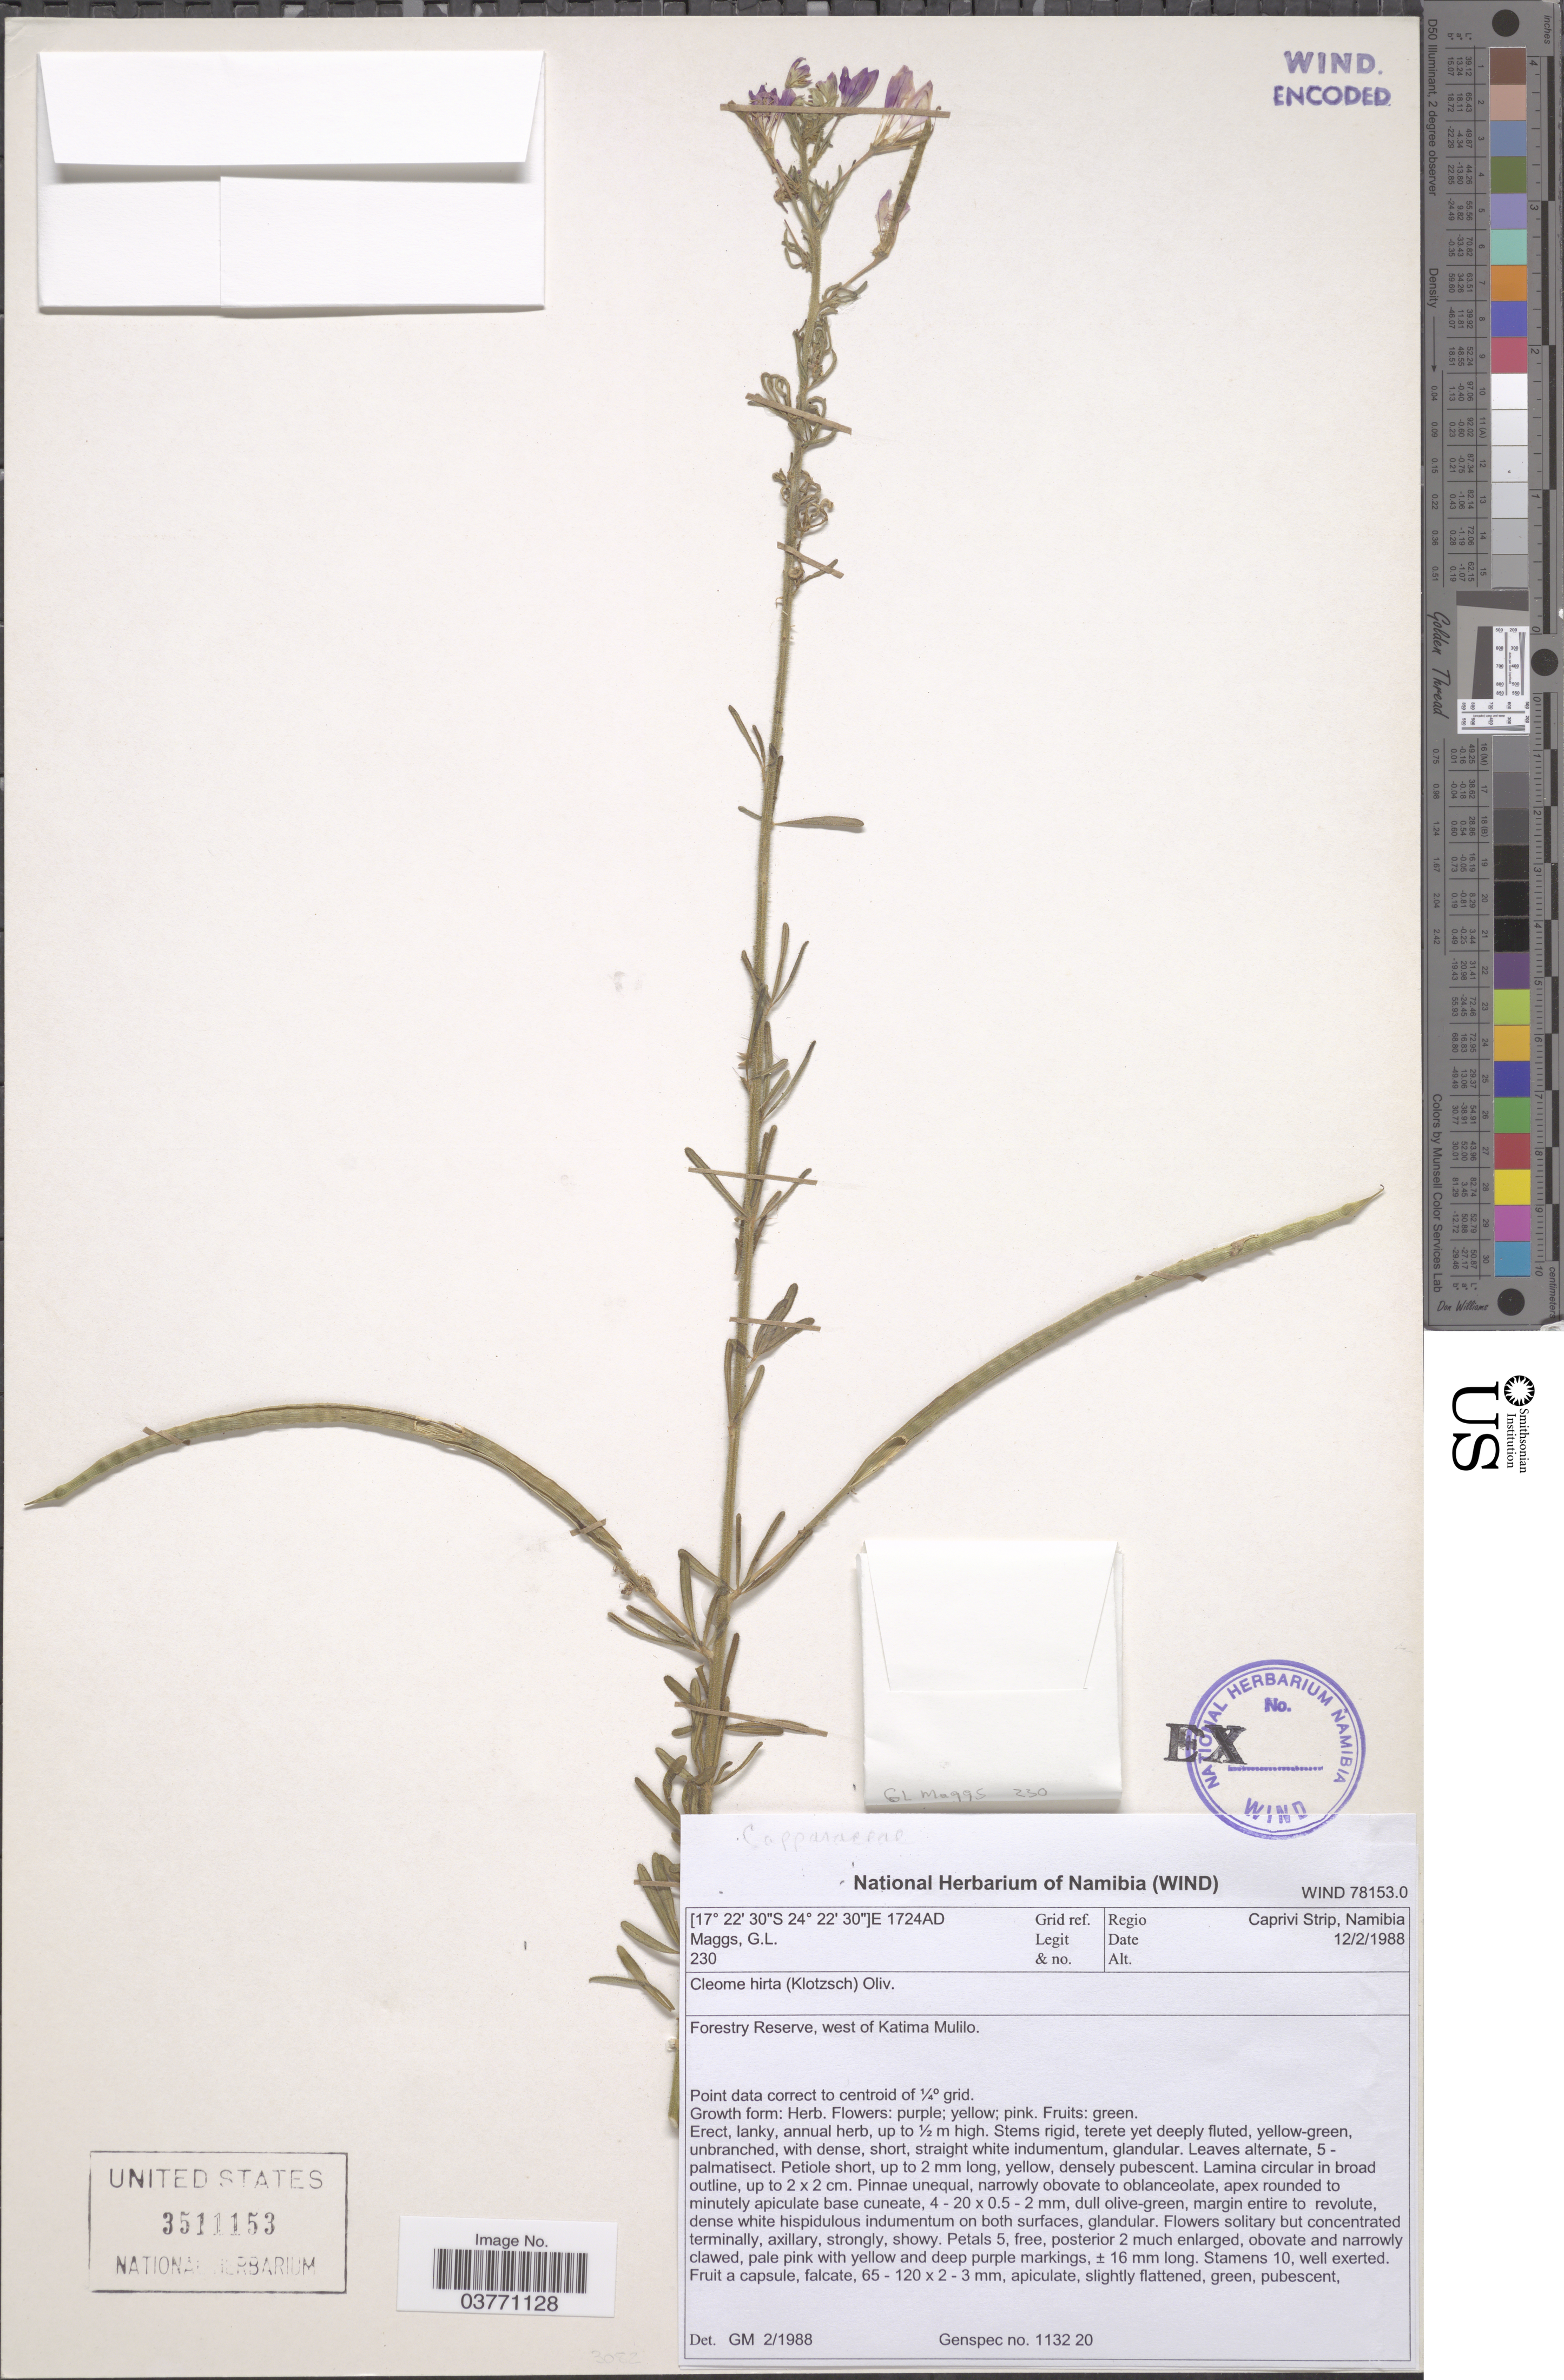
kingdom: Plantae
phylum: Tracheophyta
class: Magnoliopsida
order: Brassicales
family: Cleomaceae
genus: Sieruela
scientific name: Sieruela hirta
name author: (Klotzsch) Roalson & J.C. Hall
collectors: G. Maggs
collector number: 230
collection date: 1988-02-12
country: Namibia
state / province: Caprivi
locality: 1724AD Grid ref. Caprivi Strip. Forestry Reserve, west of Katima Mulilo.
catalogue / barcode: US 3511153